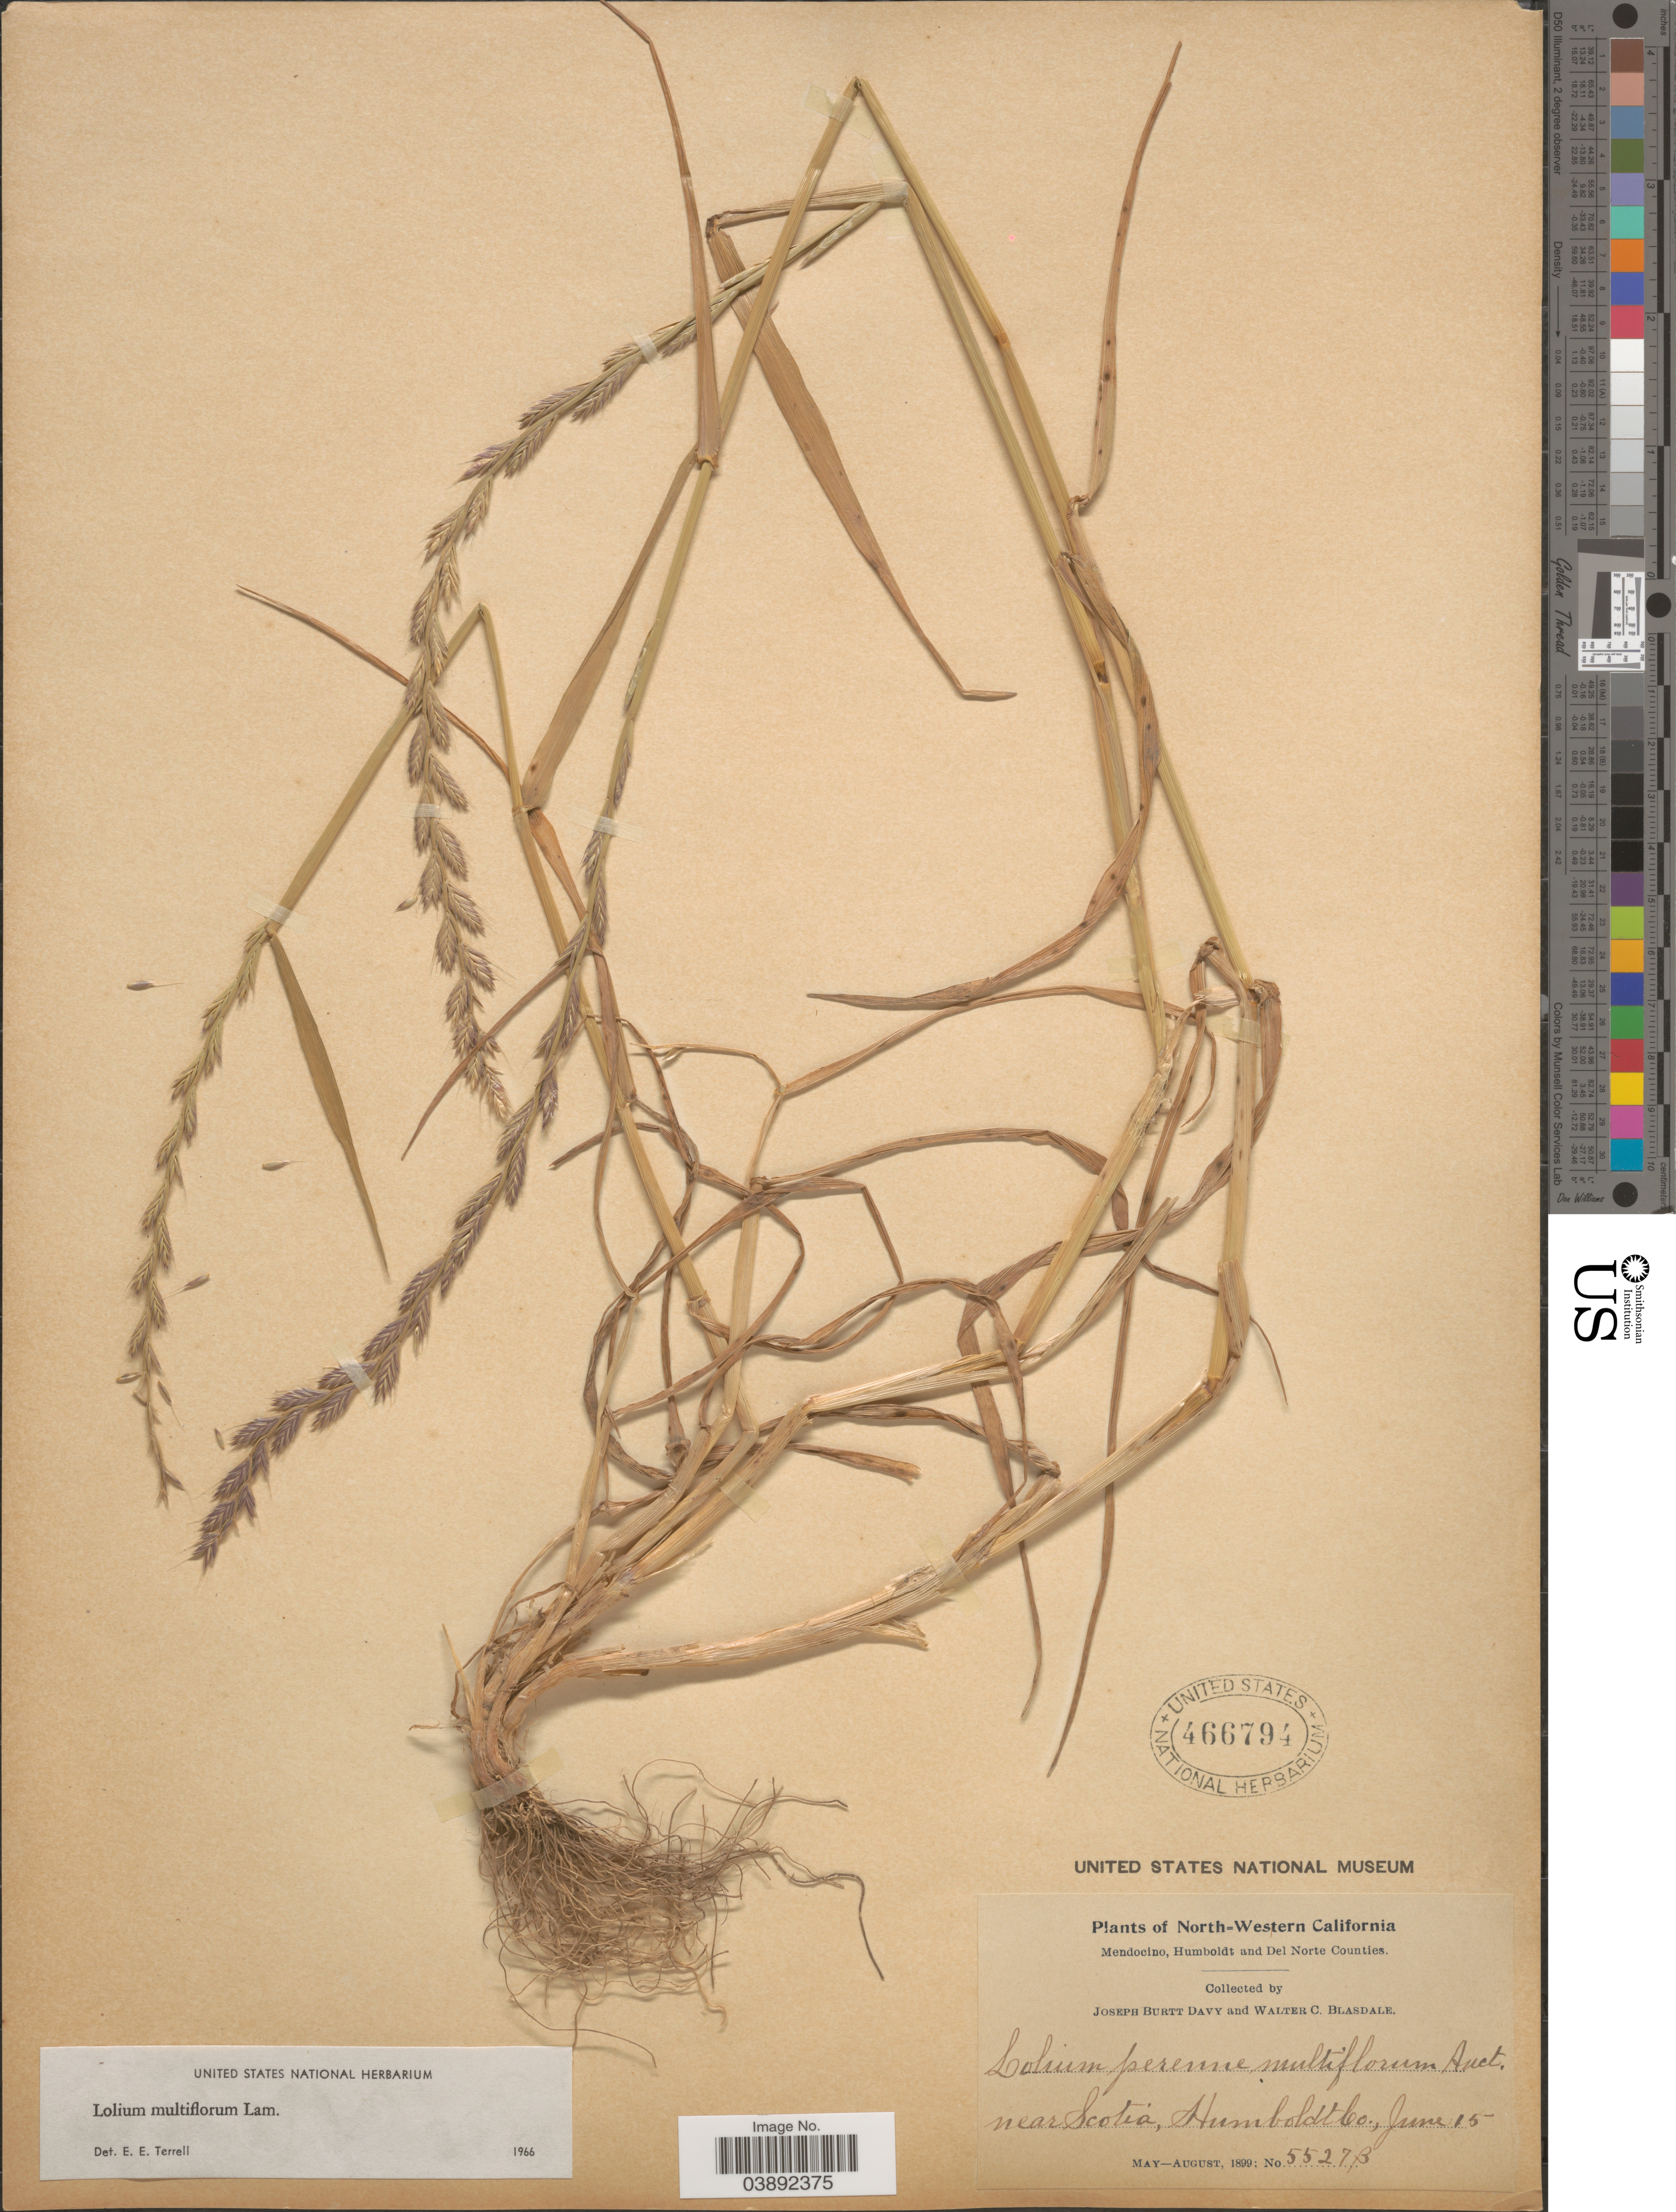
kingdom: Plantae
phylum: Tracheophyta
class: Liliopsida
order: Poales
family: Poaceae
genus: Lolium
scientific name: Lolium multiflorum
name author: Lam.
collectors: J. Burtt Davy & W. Blasdale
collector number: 5527B*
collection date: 1899-06-15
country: United States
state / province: California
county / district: Humboldt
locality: North-Western California. Near Scotia, Humboldt Co.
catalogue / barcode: US 466794